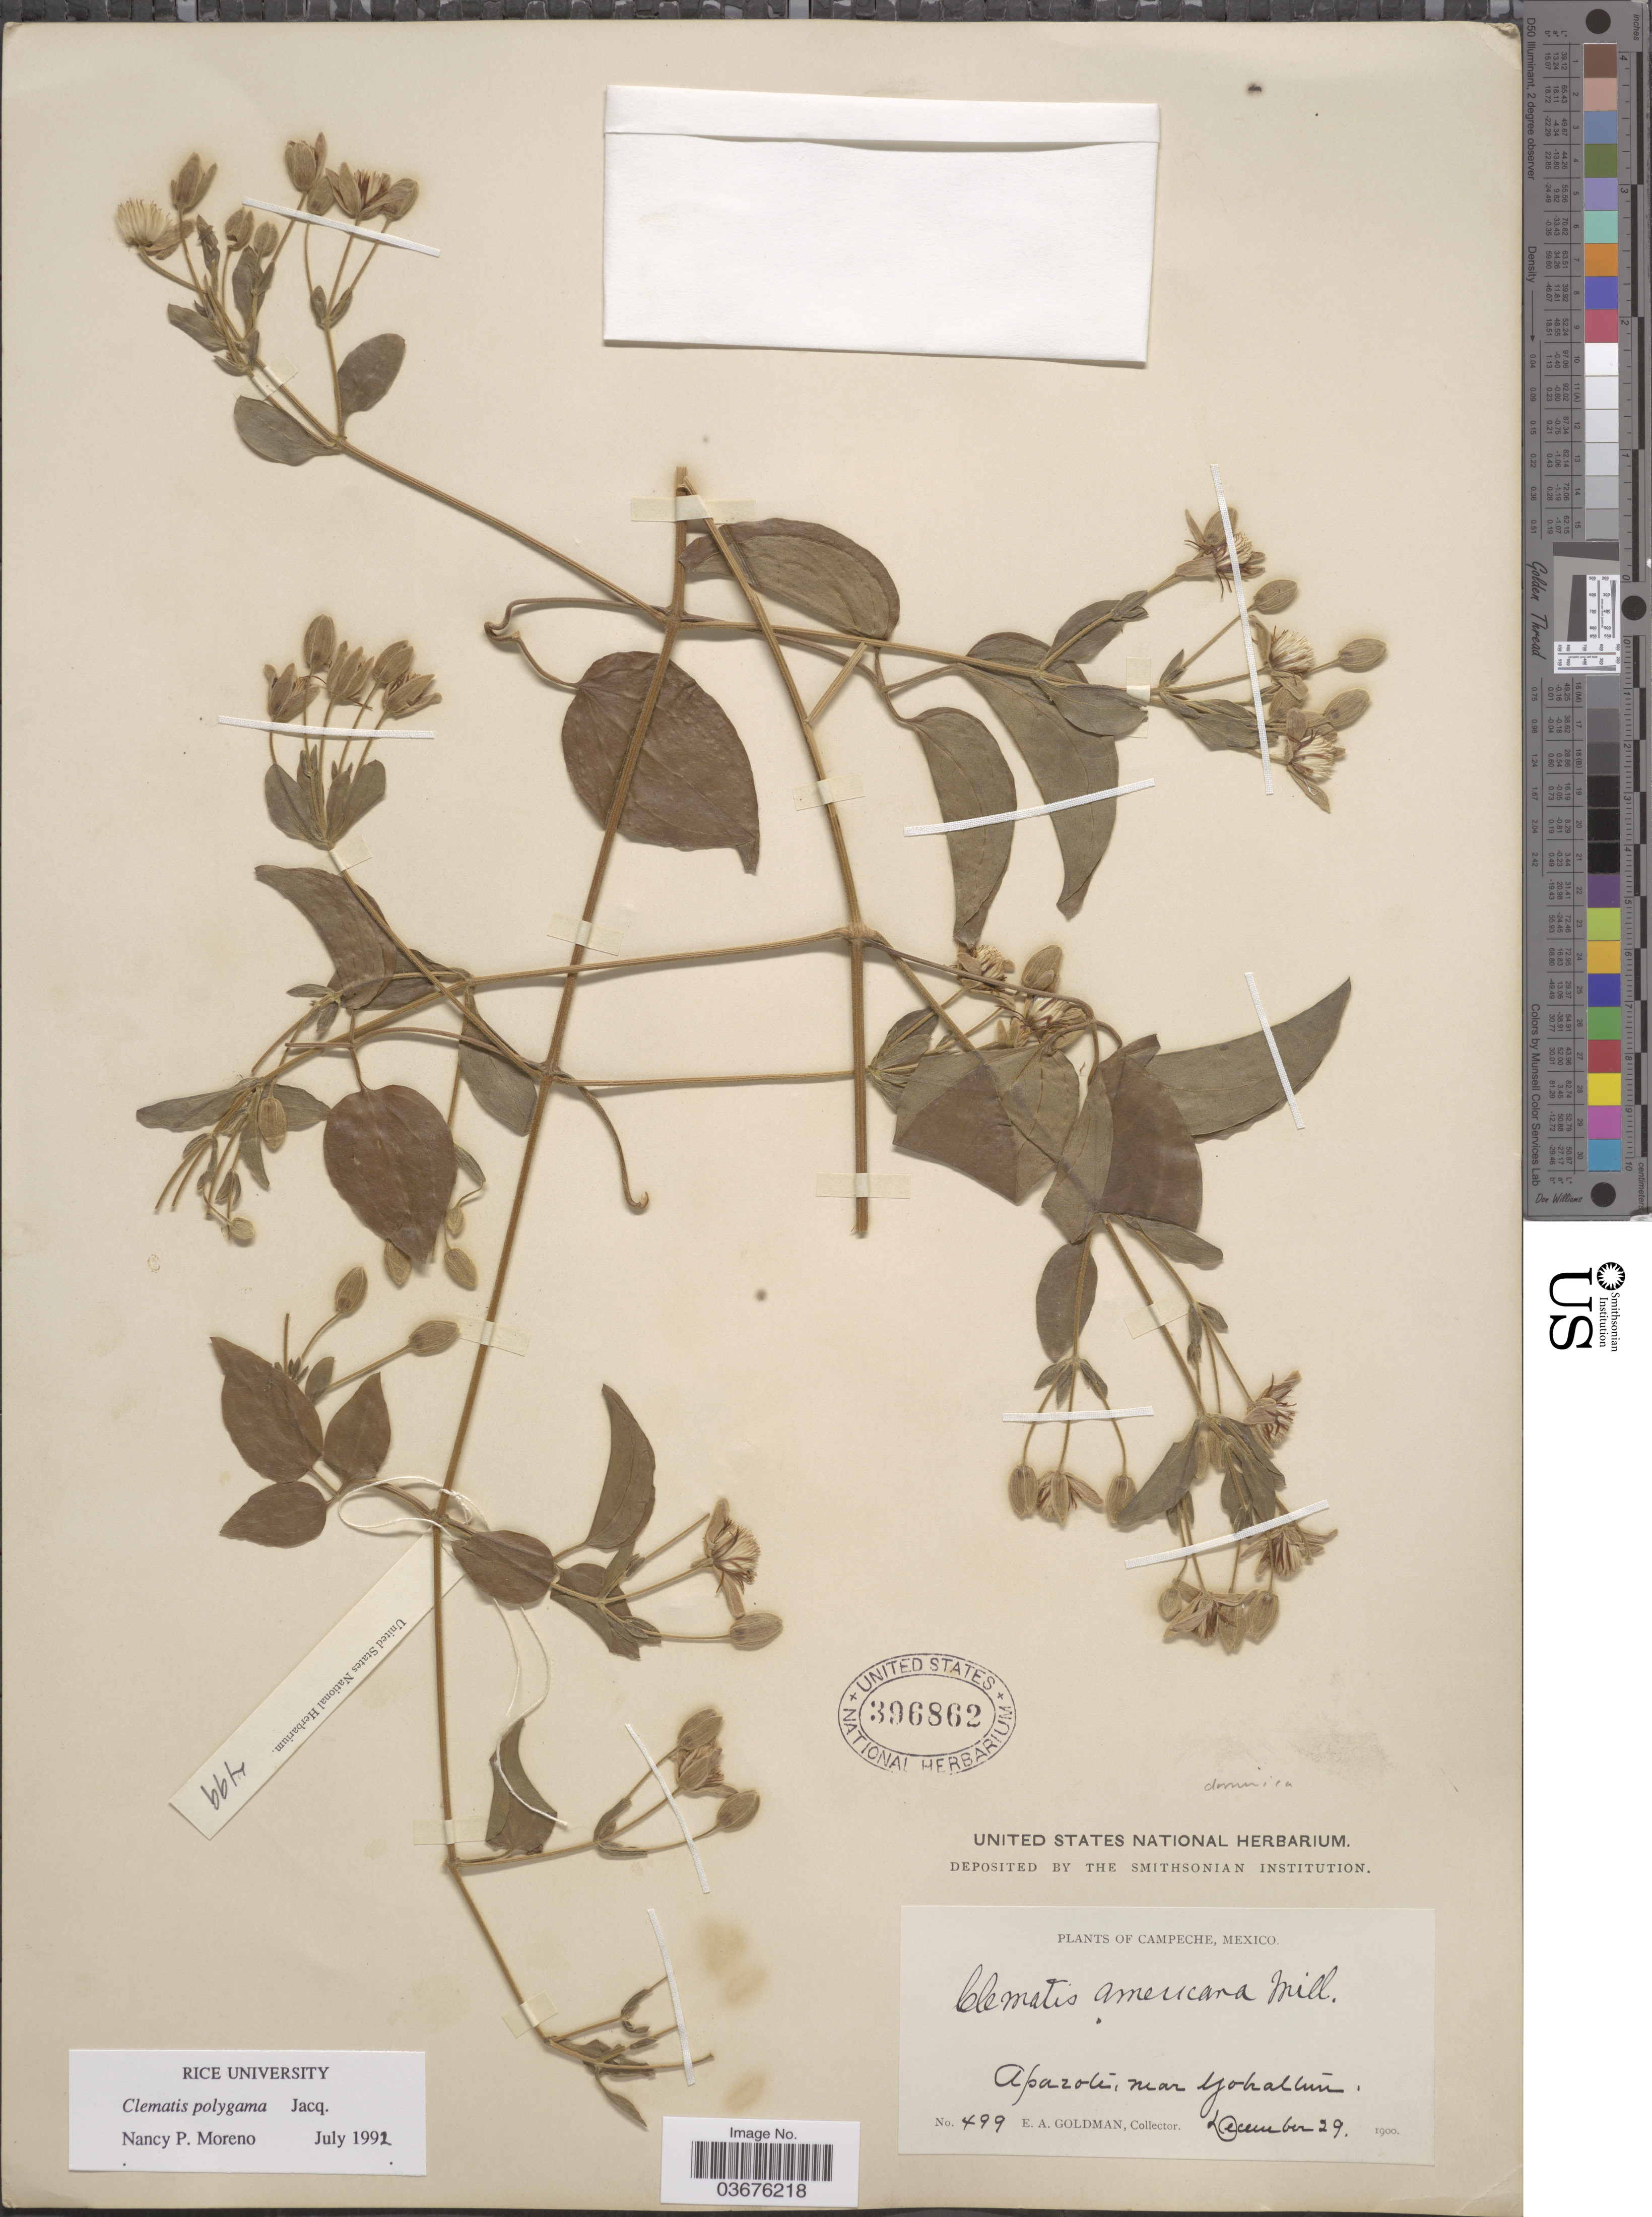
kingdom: Plantae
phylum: Tracheophyta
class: Magnoliopsida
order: Ranunculales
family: Ranunculaceae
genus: Clematis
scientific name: Clematis polygama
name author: Jacq.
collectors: E. A. Goldman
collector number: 499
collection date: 1900-12-29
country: Mexico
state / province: Campeche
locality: Aparoti, near Yohaltun.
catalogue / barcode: US 396862